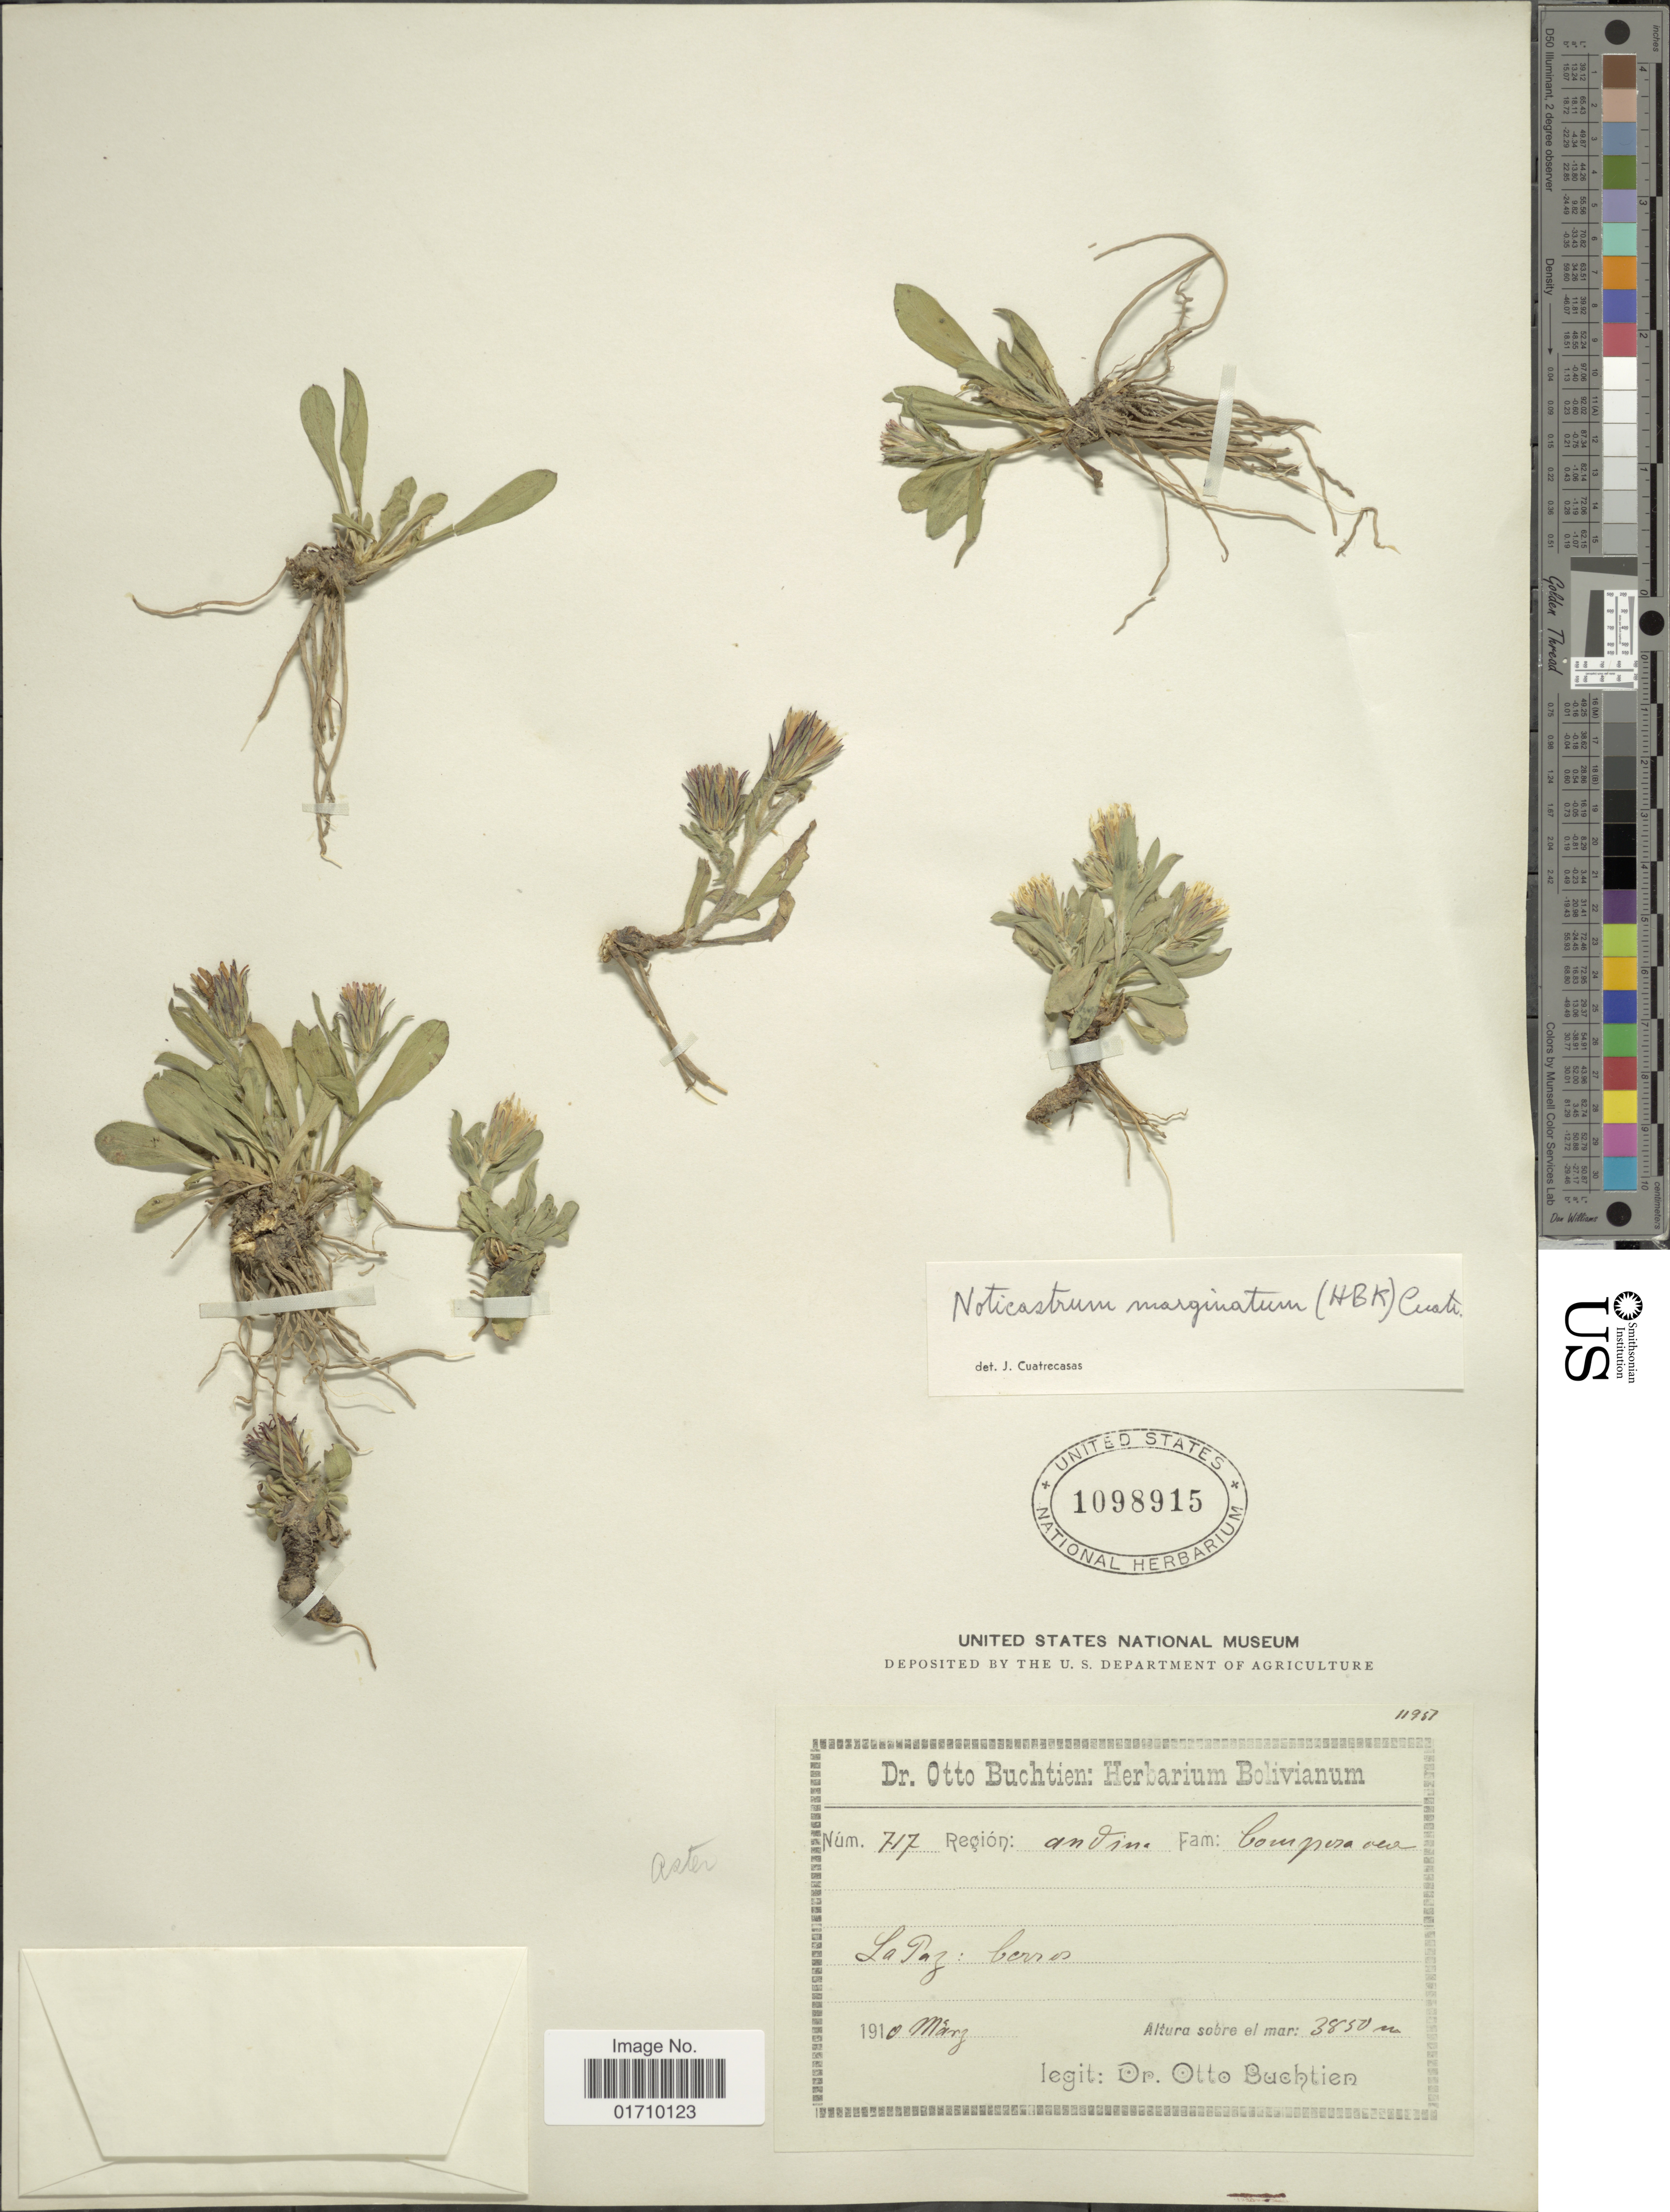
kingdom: Plantae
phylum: Tracheophyta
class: Magnoliopsida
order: Asterales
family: Asteraceae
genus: Noticastrum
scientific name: Noticastrum marginatum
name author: (Kunth) Cuatrec.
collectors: O. Buchtien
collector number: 717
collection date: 1910-03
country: Bolivia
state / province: La Paz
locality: Cerros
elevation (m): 3850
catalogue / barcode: US 1098915